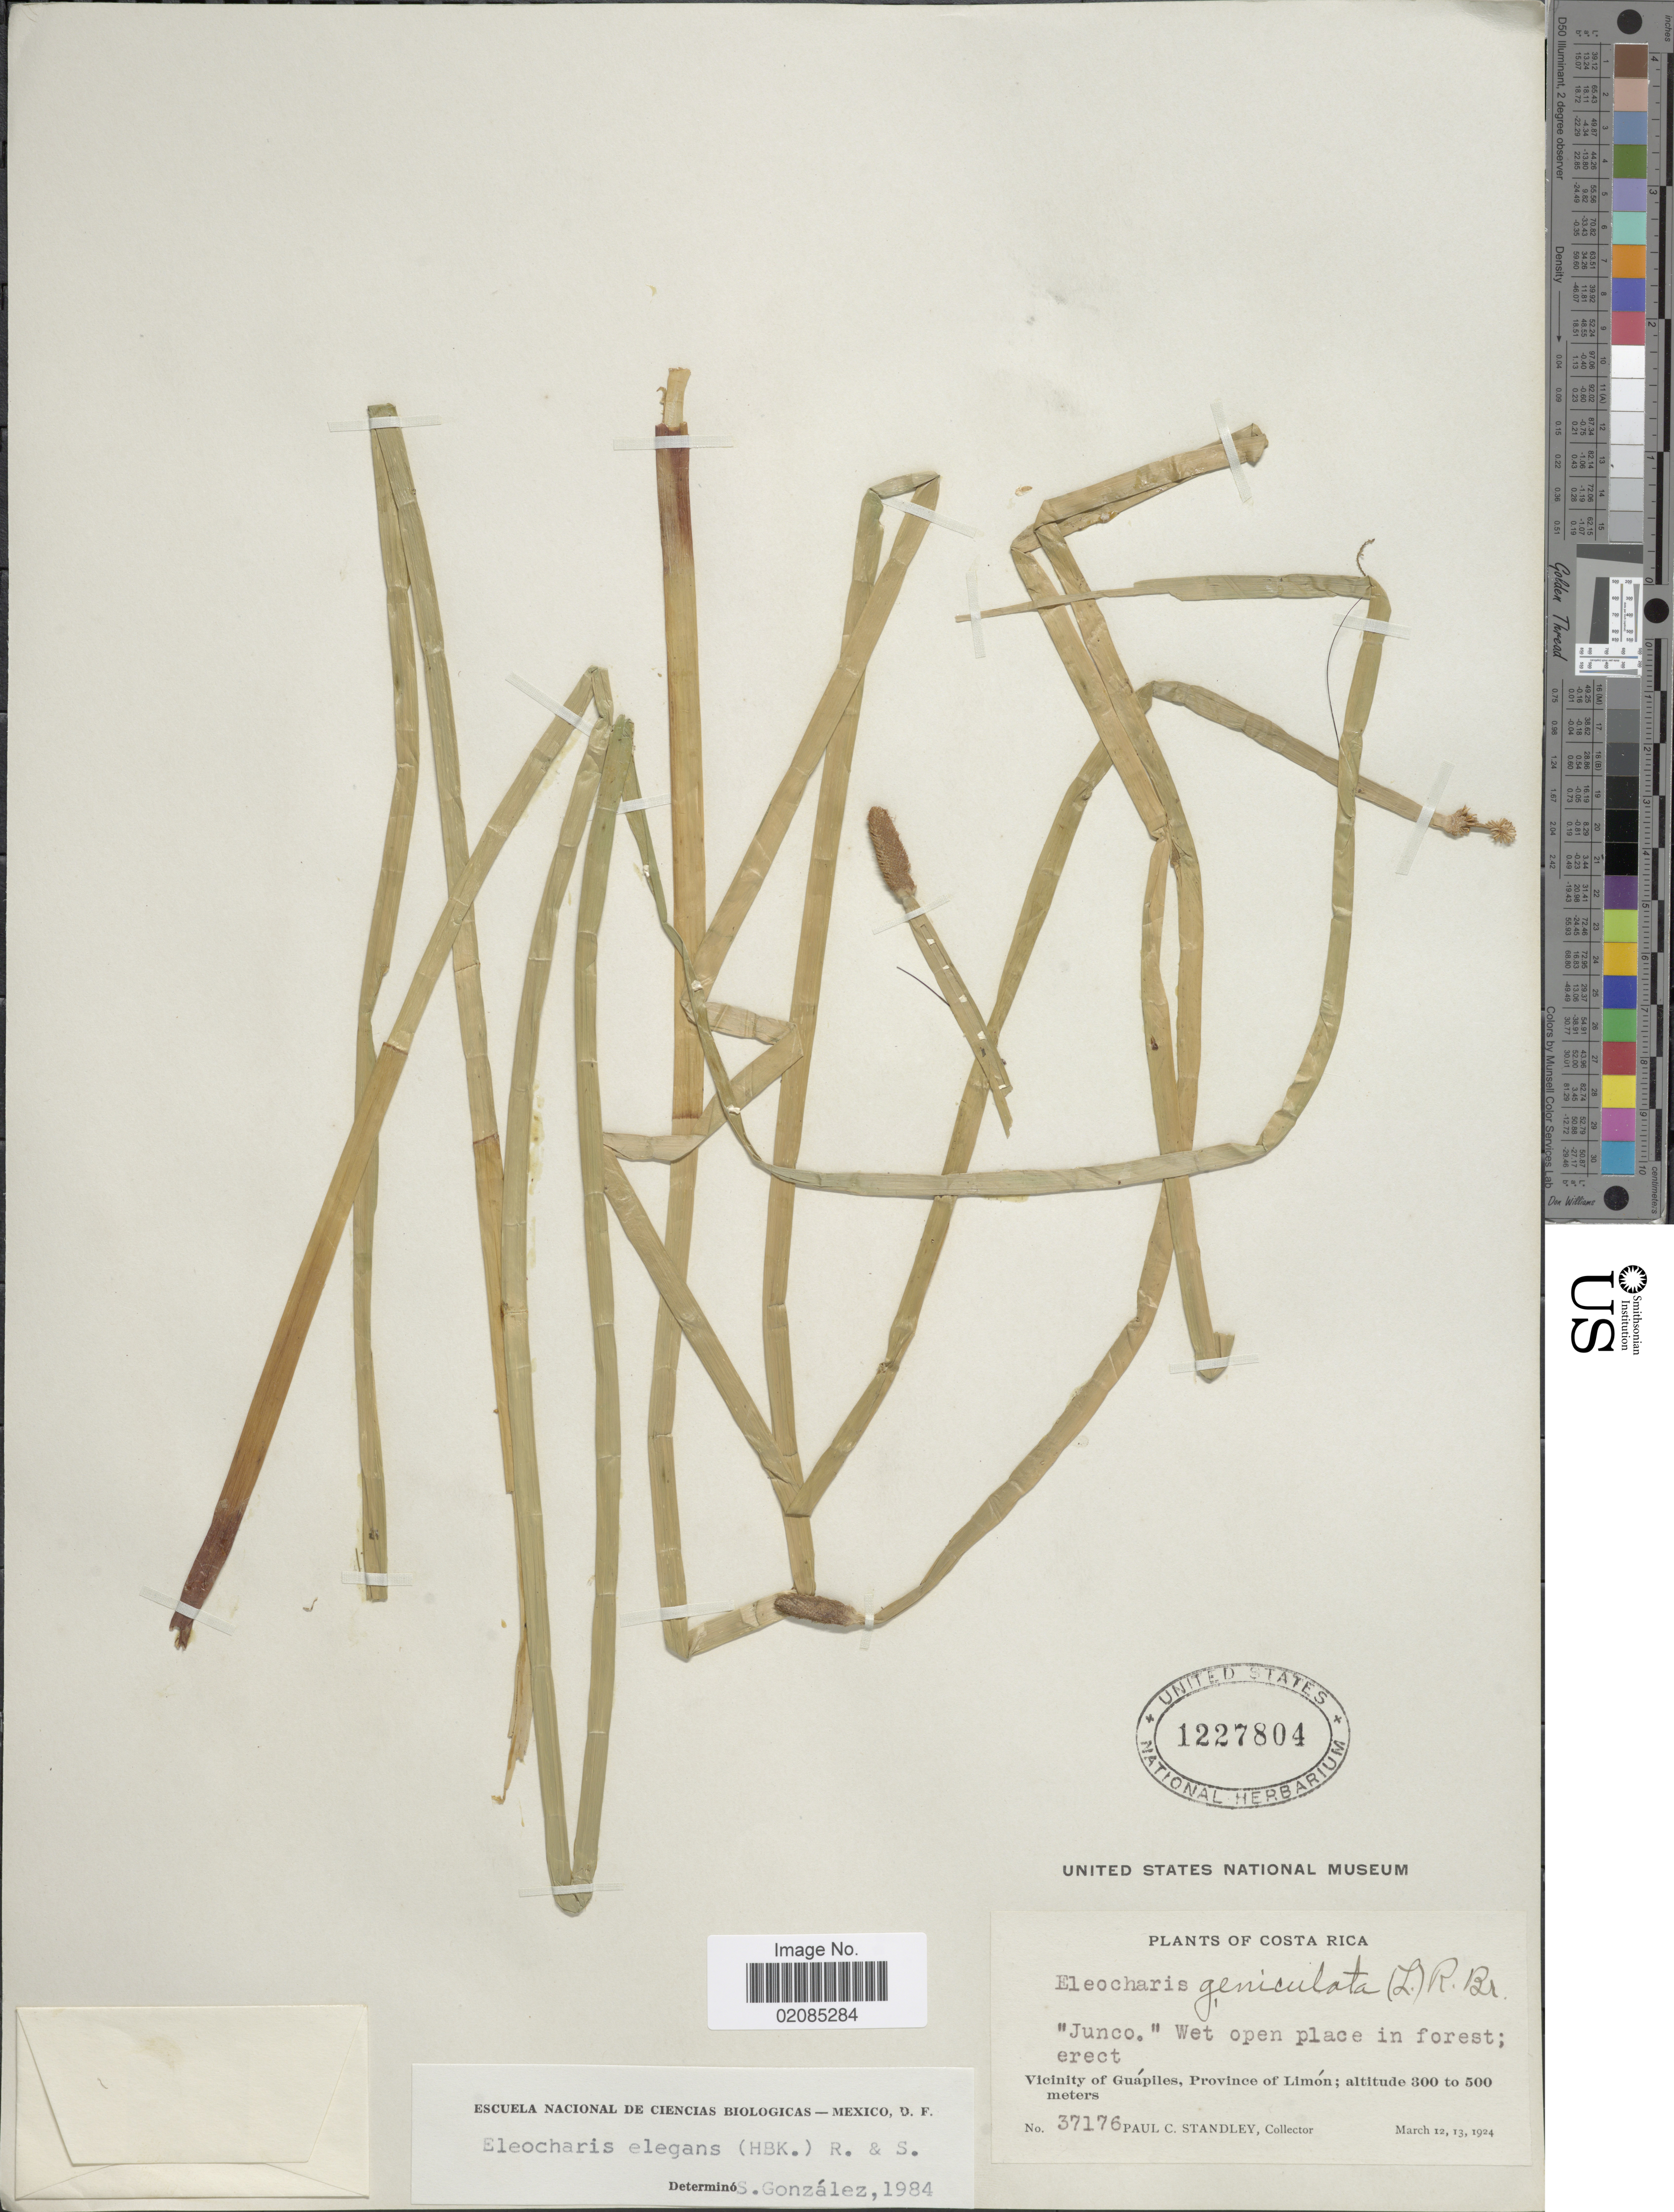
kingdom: Plantae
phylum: Tracheophyta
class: Liliopsida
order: Poales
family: Cyperaceae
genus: Eleocharis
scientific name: Eleocharis elegans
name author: (Kunth) Roem. & Schult.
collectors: P. C. Standley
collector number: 37176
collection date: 1924-03-12/1924-03-13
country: Costa Rica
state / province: Limón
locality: Vicinity of Gualipes, Province of Limon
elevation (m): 300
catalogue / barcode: US 1227804